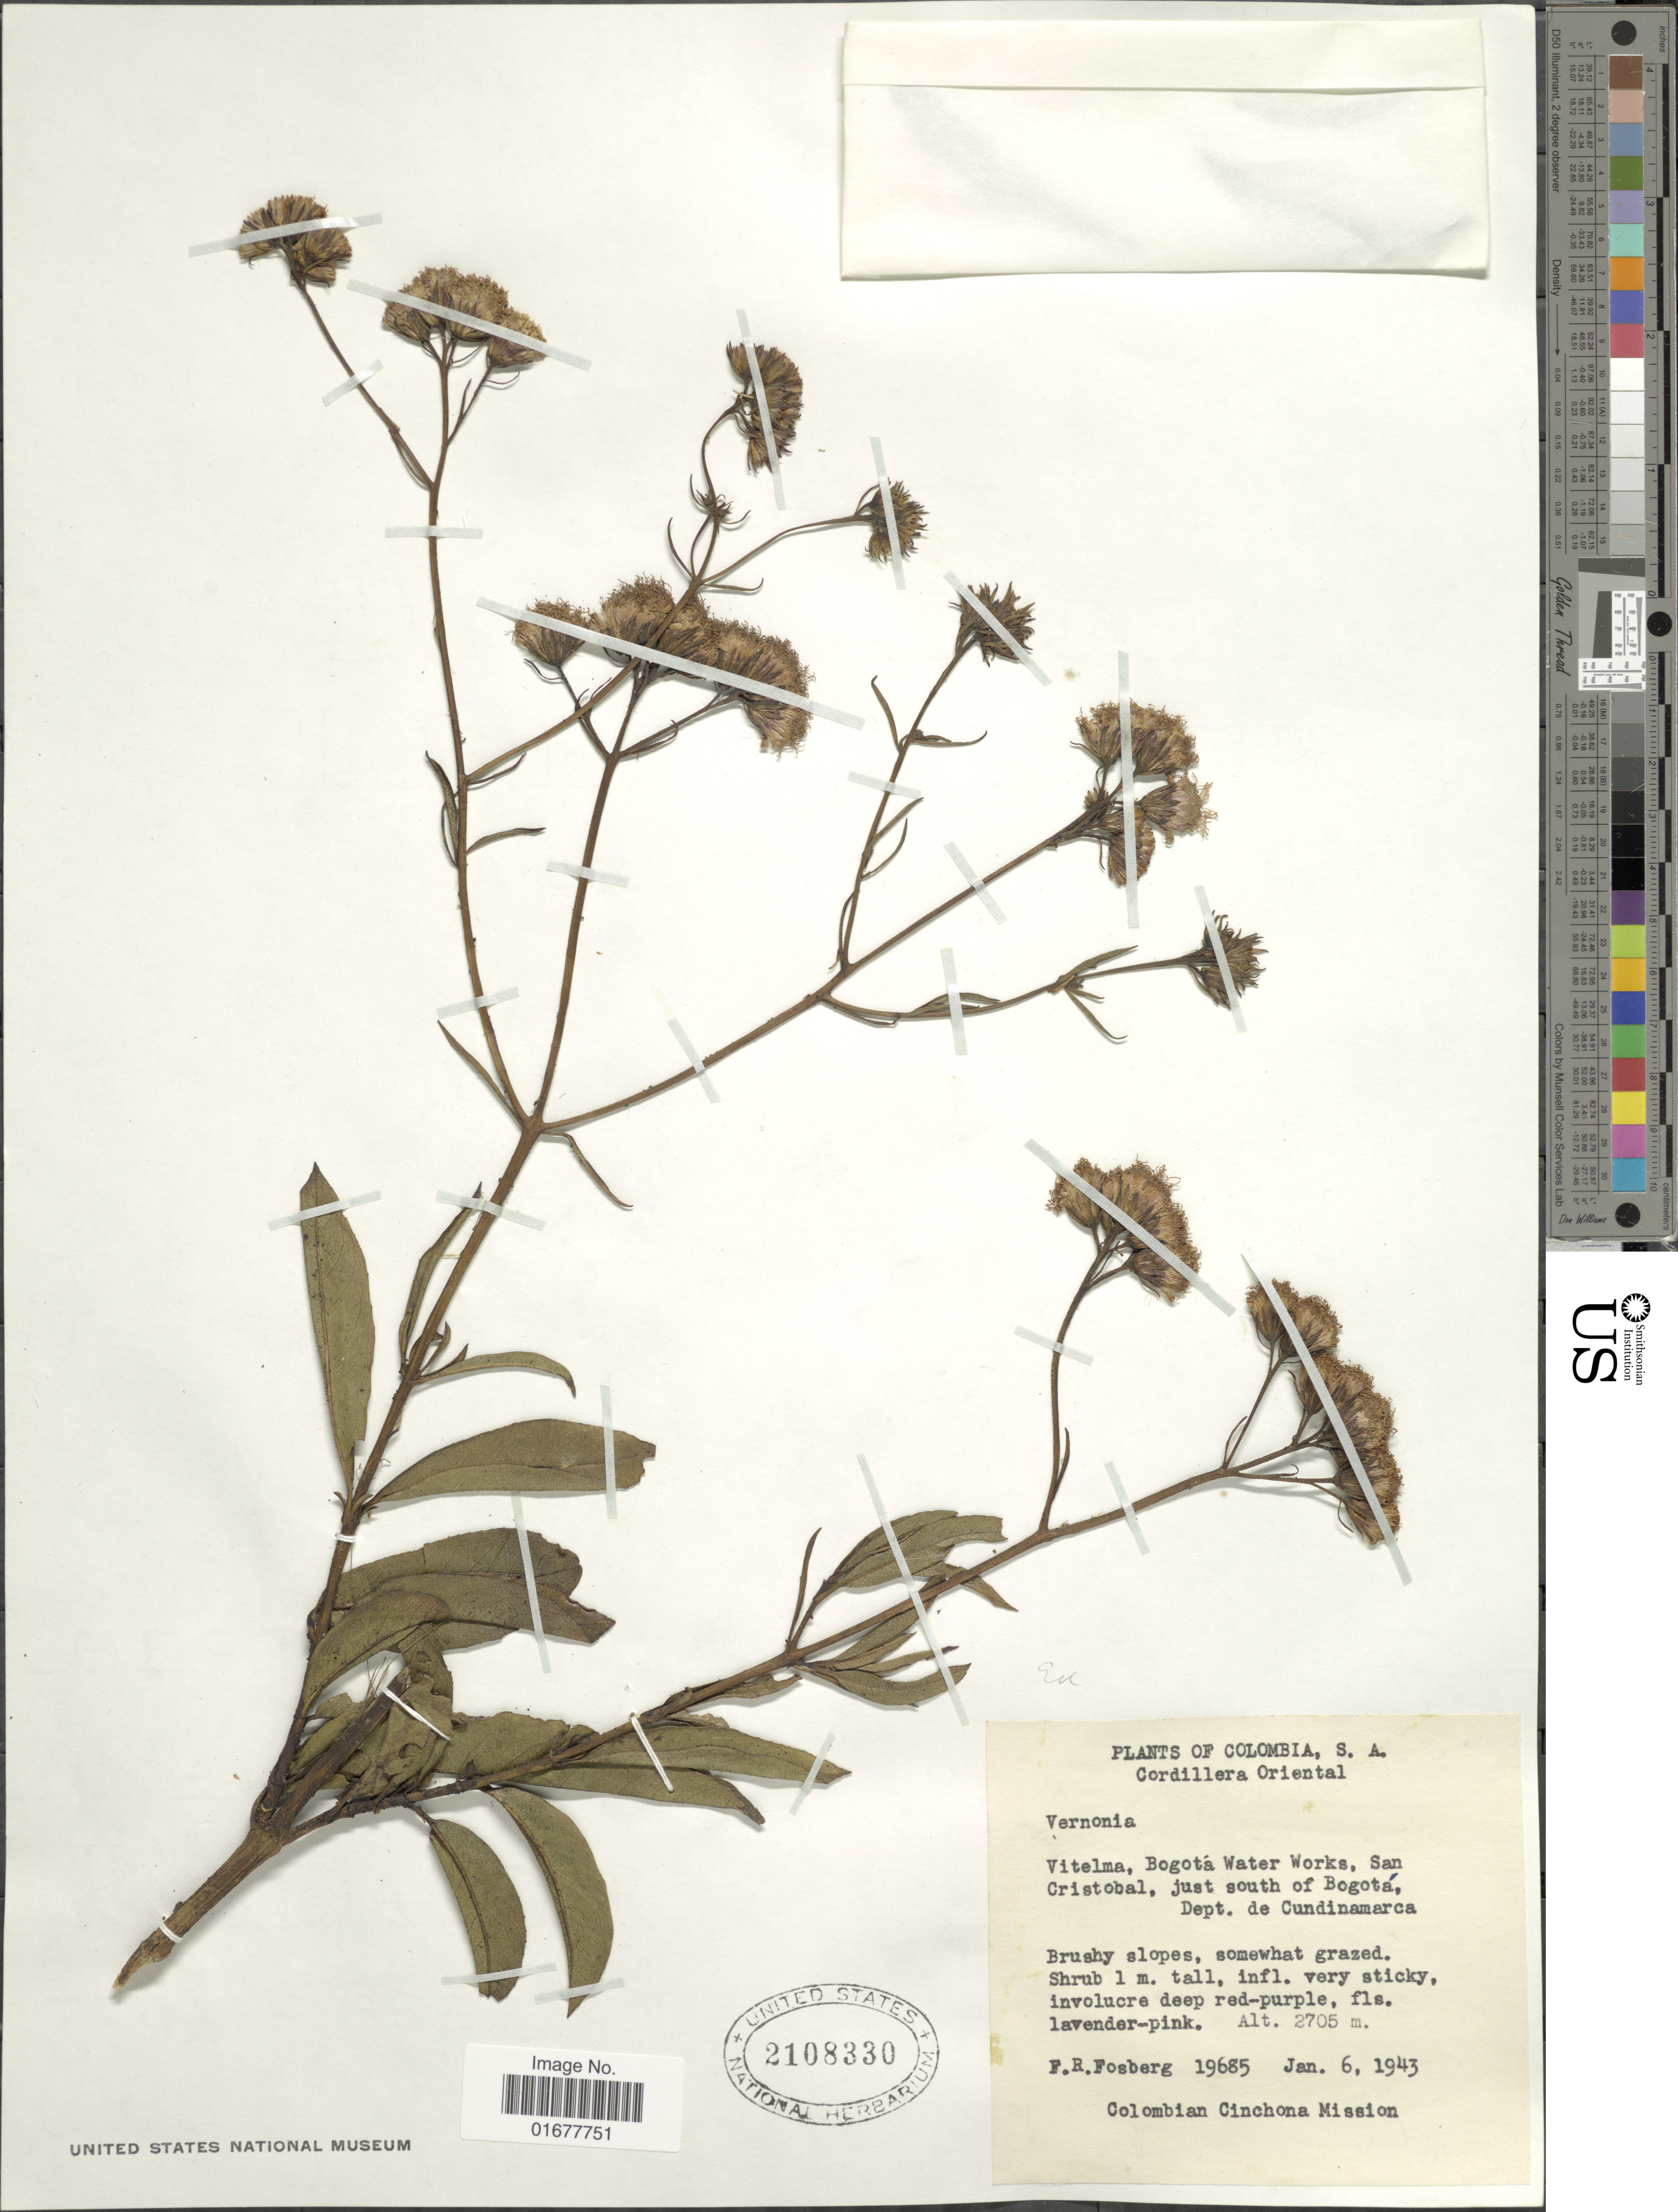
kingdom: Plantae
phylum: Tracheophyta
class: Magnoliopsida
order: Asterales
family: Asteraceae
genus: Ageratina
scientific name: Ageratina latipes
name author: (Benth.) R.M. King & H. Rob.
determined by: Ávila, F. A.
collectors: F. R. Fosberg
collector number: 19685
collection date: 1943-01-06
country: Colombia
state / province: Cundinamarca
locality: Vitelma, Bogota Water Works, San Cristobal, just south of Bogota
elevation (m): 2705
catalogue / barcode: US 2108330